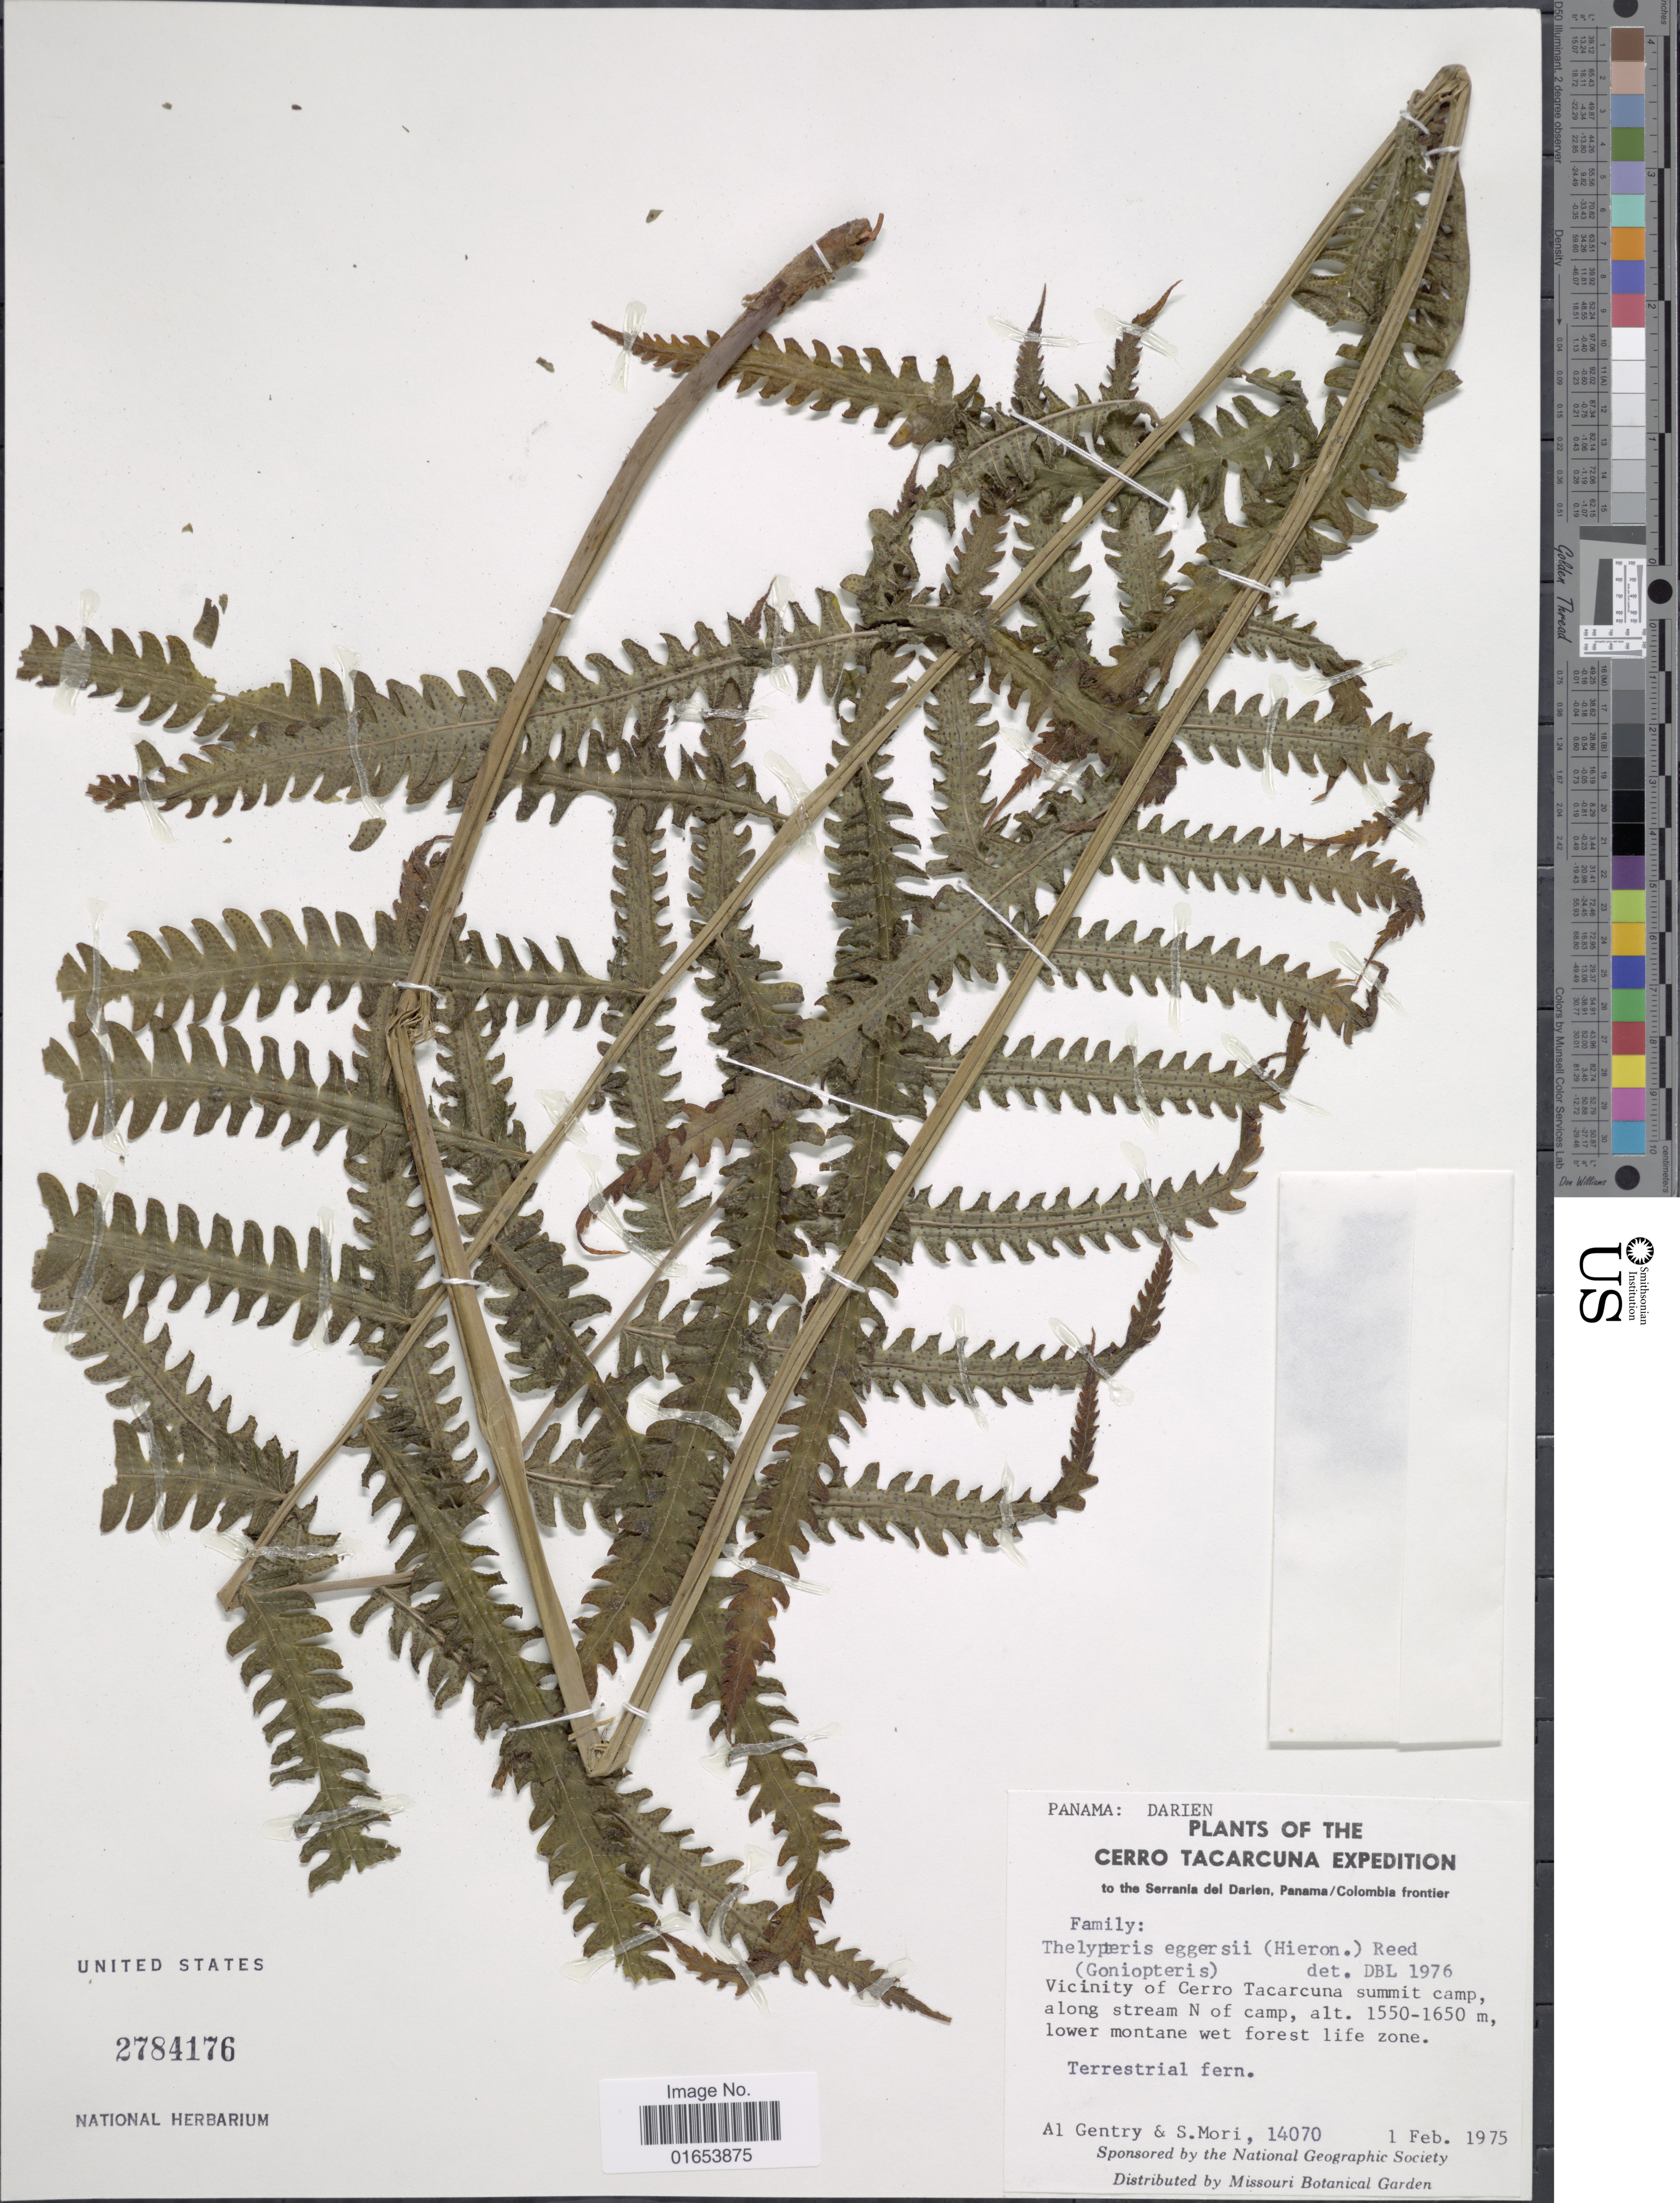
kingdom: Plantae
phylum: Tracheophyta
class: Polypodiopsida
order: Polypodiales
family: Thelypteridaceae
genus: Goniopteris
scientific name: Goniopteris eggersii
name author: (Hieron.) Alston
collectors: A. H. Gentry & S. Mori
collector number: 14070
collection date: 1975-02-01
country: Panama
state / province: Darién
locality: Panama: Darien, vicinity of Cerro Tacarcuna sumiit camp, along stream N of camp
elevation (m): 1550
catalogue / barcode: US 2784176